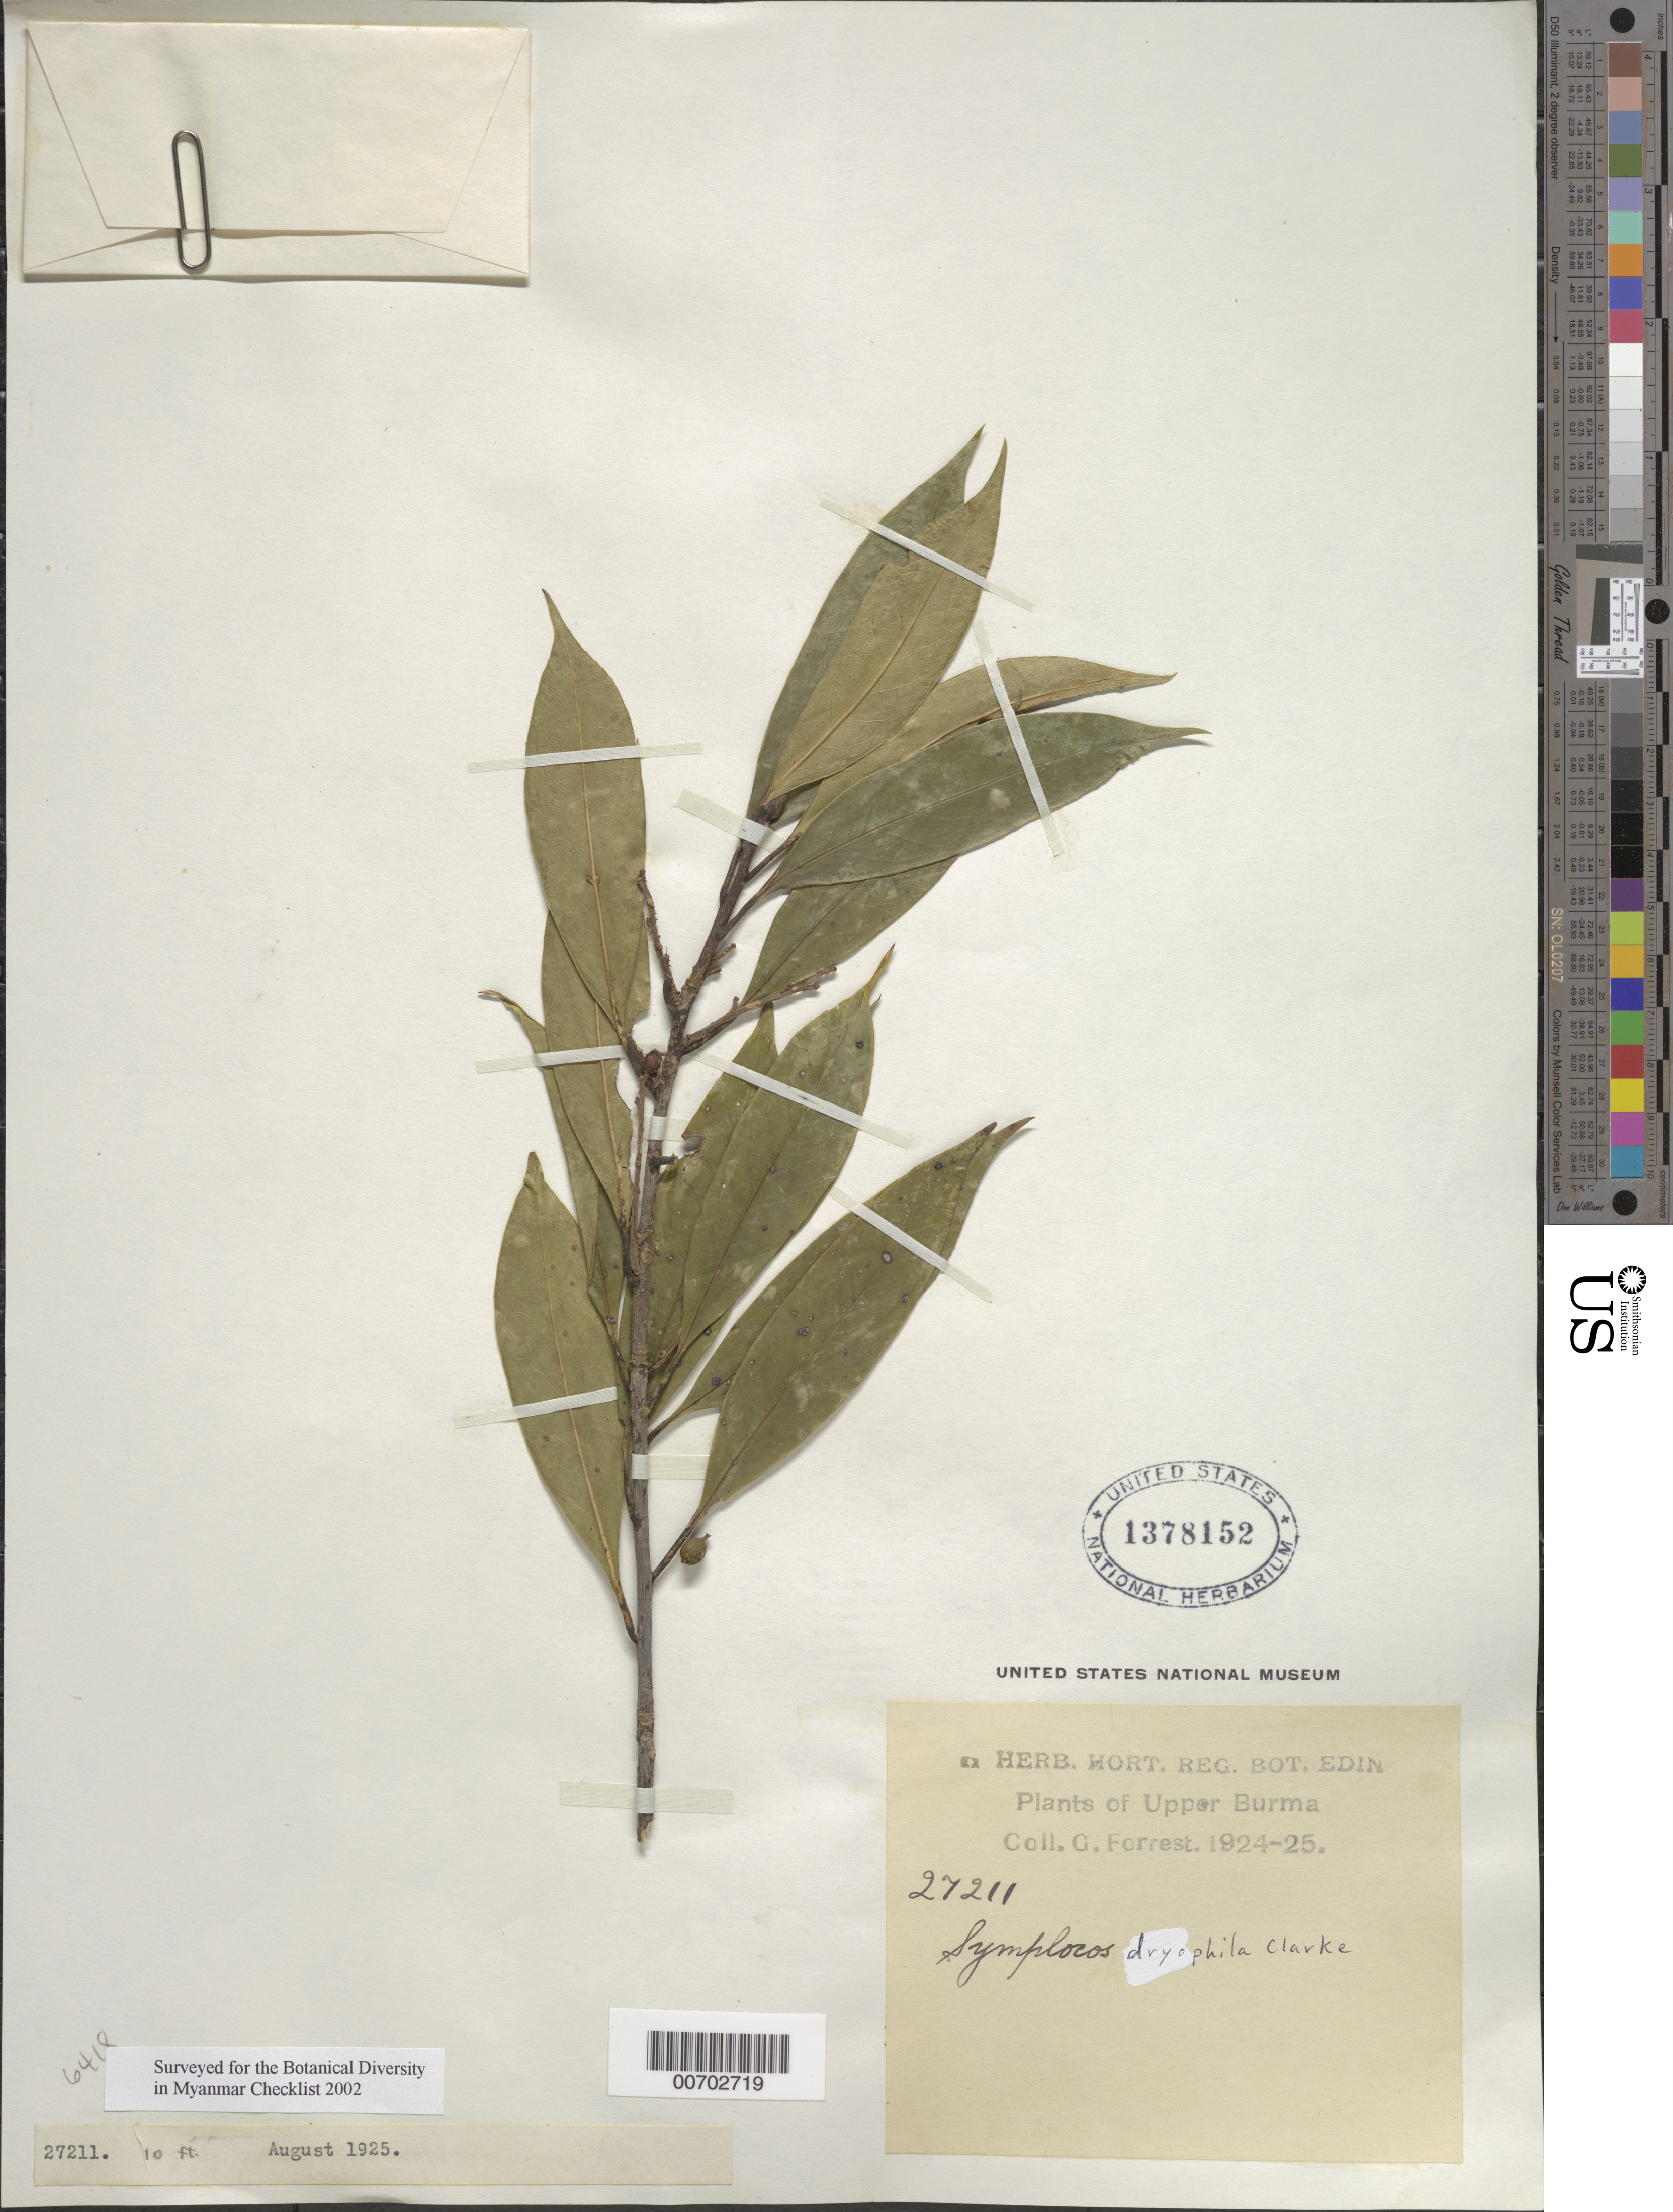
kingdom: Plantae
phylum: Tracheophyta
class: Magnoliopsida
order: Ericales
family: Symplocaceae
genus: Symplocos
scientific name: Symplocos dryophila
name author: C.B. Clarke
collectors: G. Forrest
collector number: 27211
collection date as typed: Aug 1925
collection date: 1925-08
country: Myanmar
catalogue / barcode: US 1378152